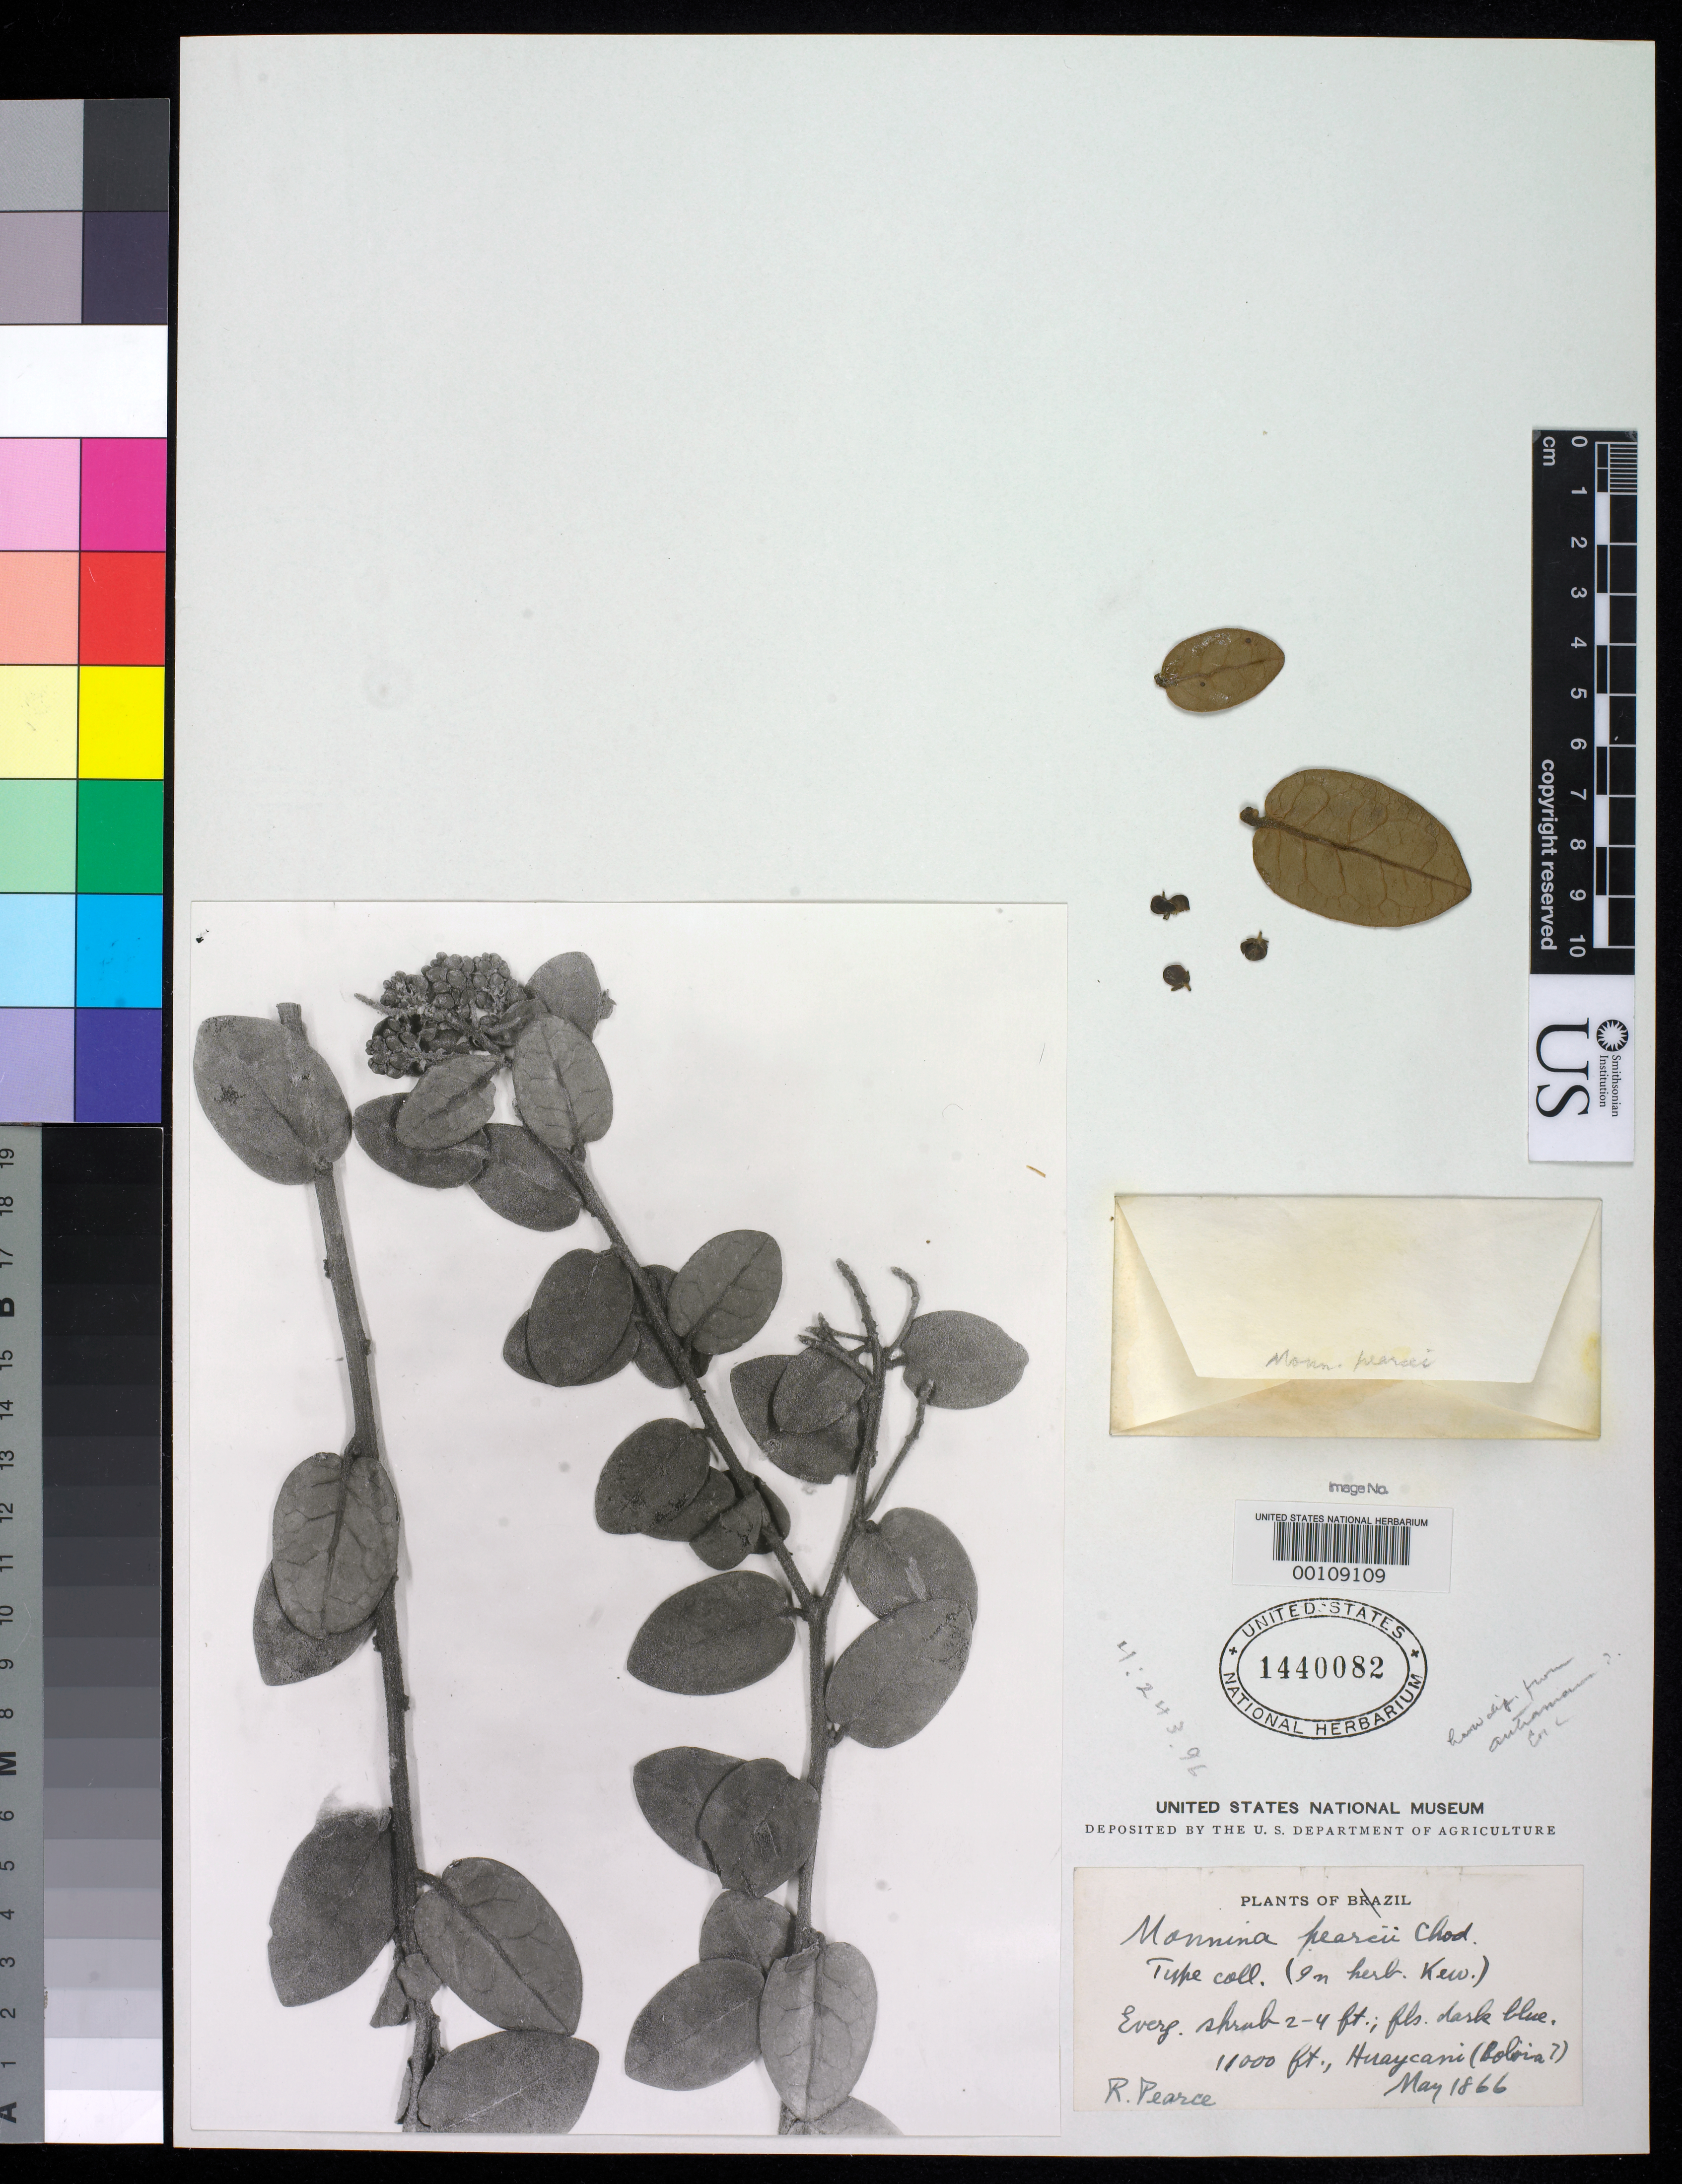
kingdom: Plantae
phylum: Tracheophyta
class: Magnoliopsida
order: Fabales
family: Polygalaceae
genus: Monnina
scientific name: Monnina pearcii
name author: Chodat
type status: Isotype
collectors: R. Pearce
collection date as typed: May 1866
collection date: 1866-05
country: Bolivia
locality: Uayacani.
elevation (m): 3353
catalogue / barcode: US 1440082